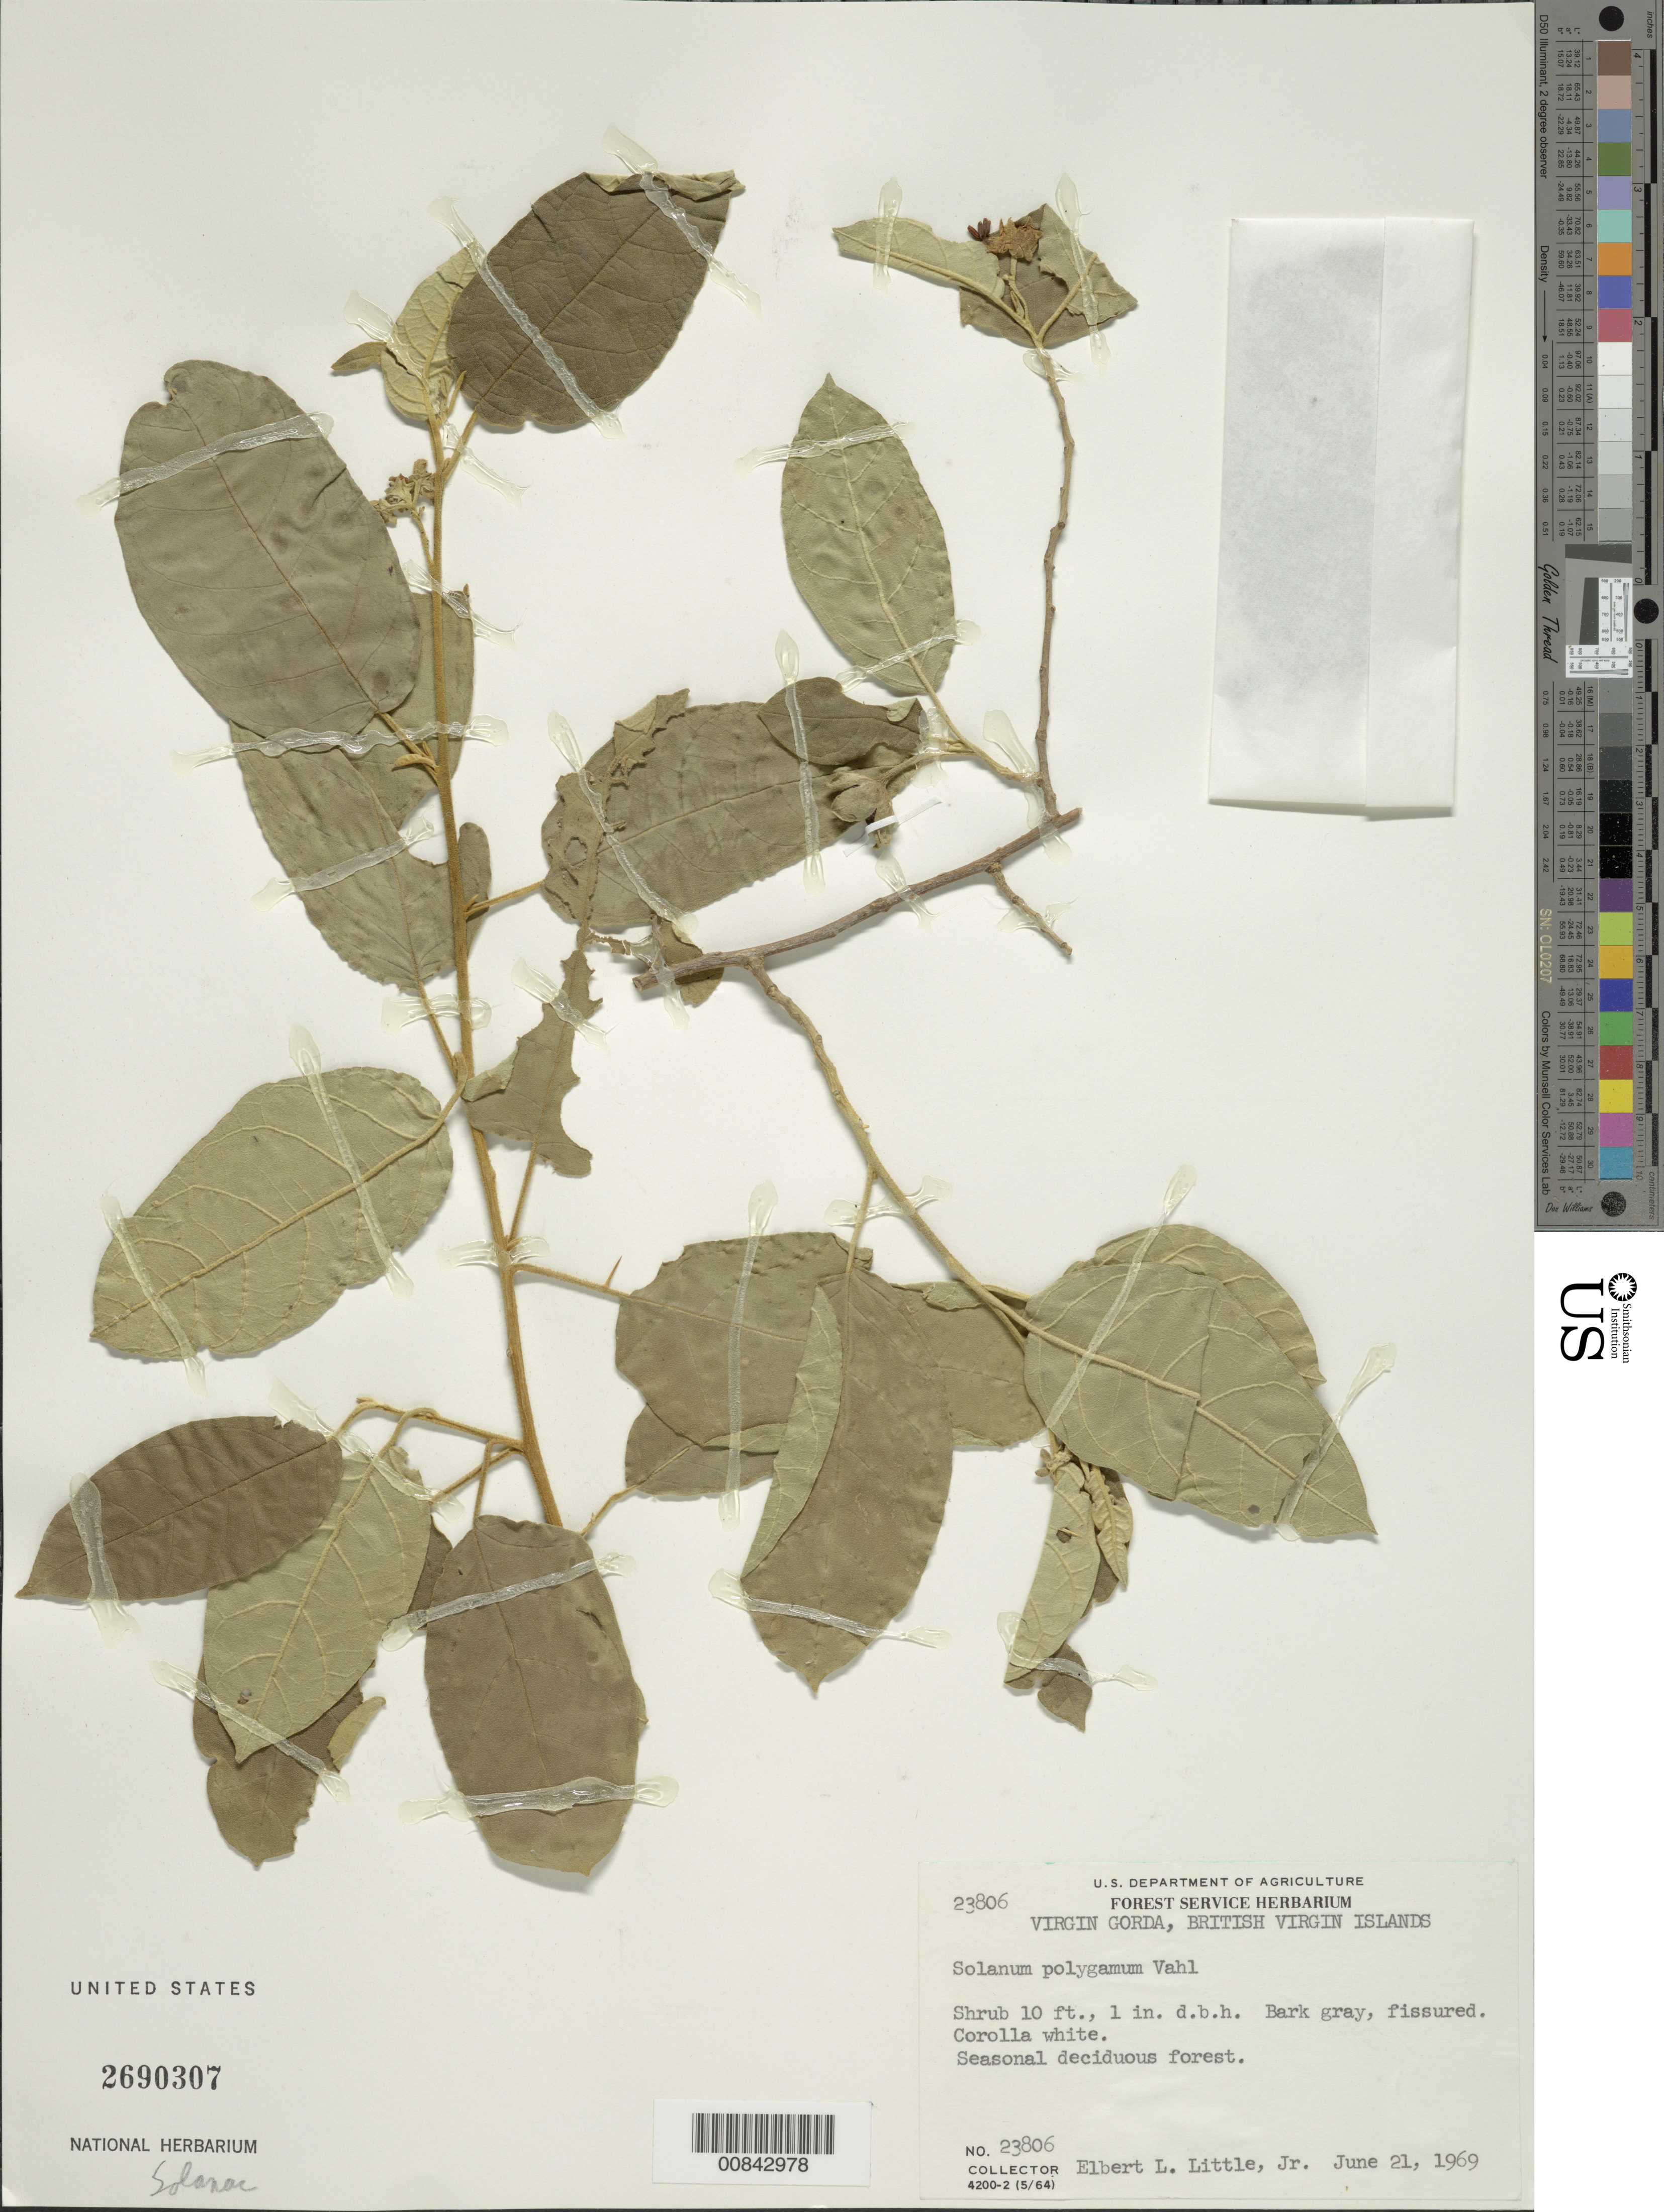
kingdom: Plantae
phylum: Tracheophyta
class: Magnoliopsida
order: Solanales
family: Solanaceae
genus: Solanum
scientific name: Solanum polygamum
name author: Vahl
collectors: E. L. Little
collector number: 23806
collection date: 1969-06-21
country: British Virgin Islands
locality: Virgin Gorda, British Virgin Island.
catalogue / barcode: US 2690307